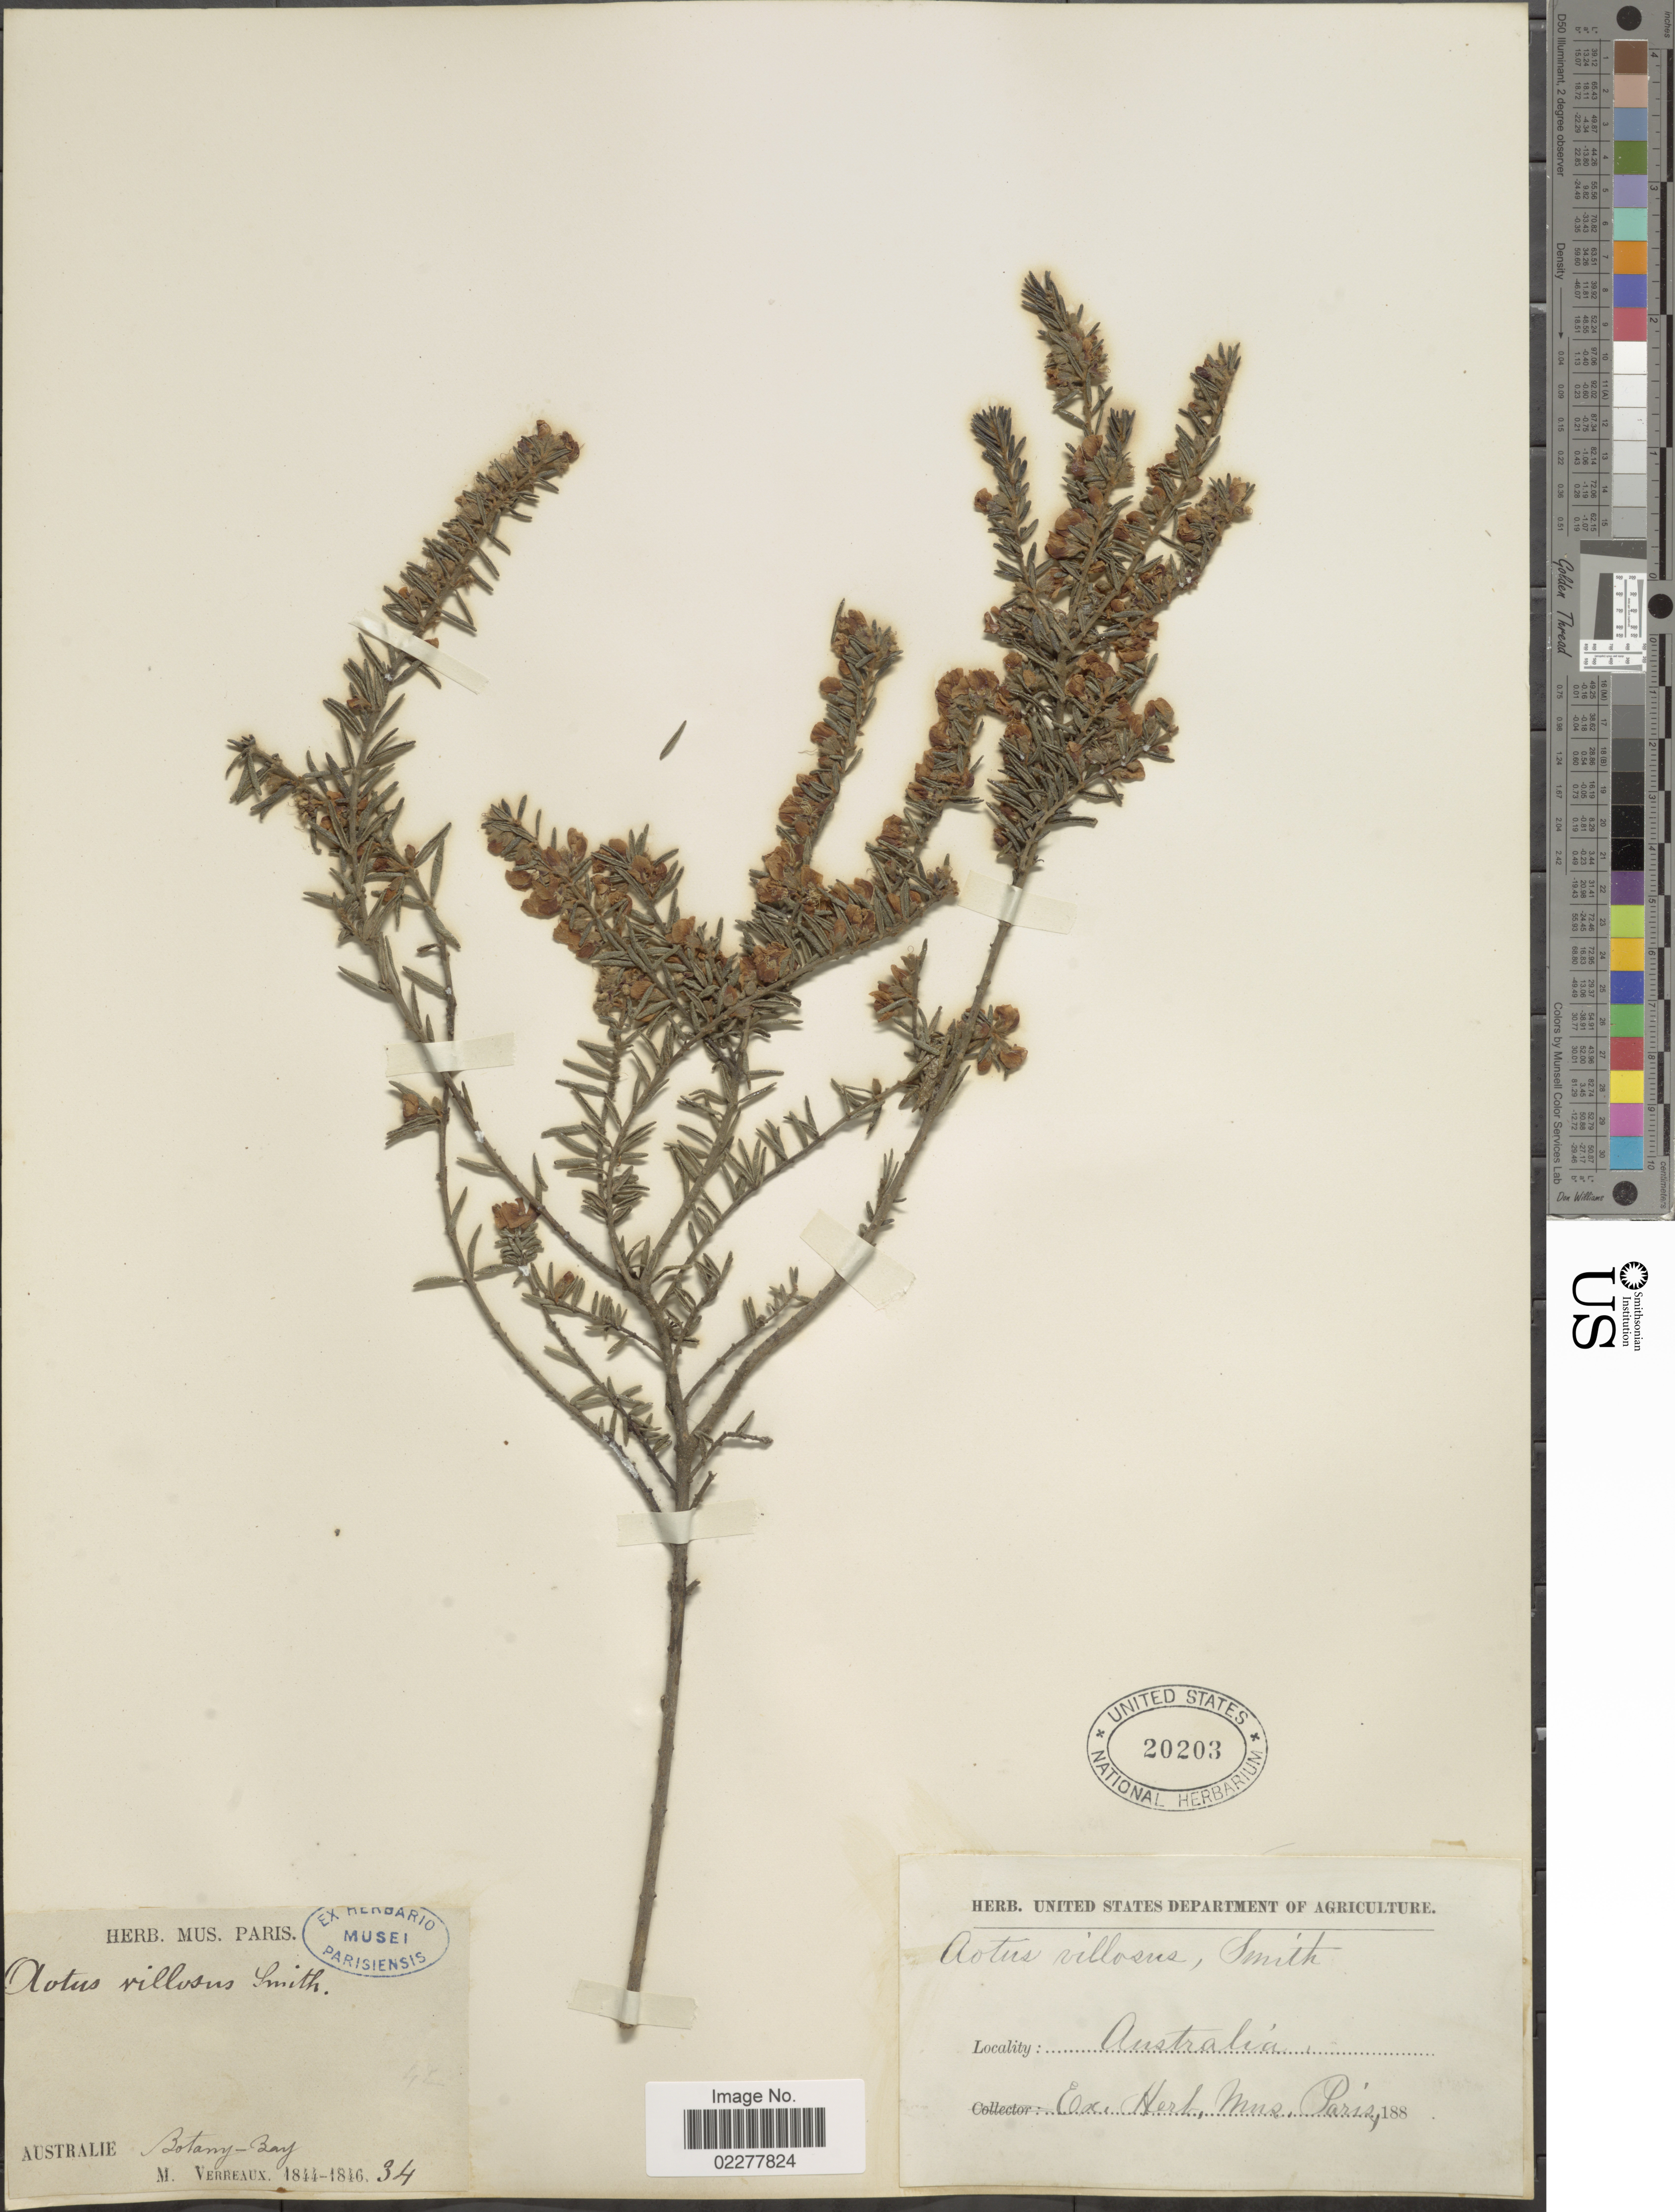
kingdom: Plantae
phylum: Tracheophyta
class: Magnoliopsida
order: Fabales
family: Fabaceae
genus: Aotus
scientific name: Aotus villosa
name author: Sm.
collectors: M. Verreaux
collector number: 34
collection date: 1844/1846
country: Australia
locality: Australie. Botany-Bay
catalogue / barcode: US 20203